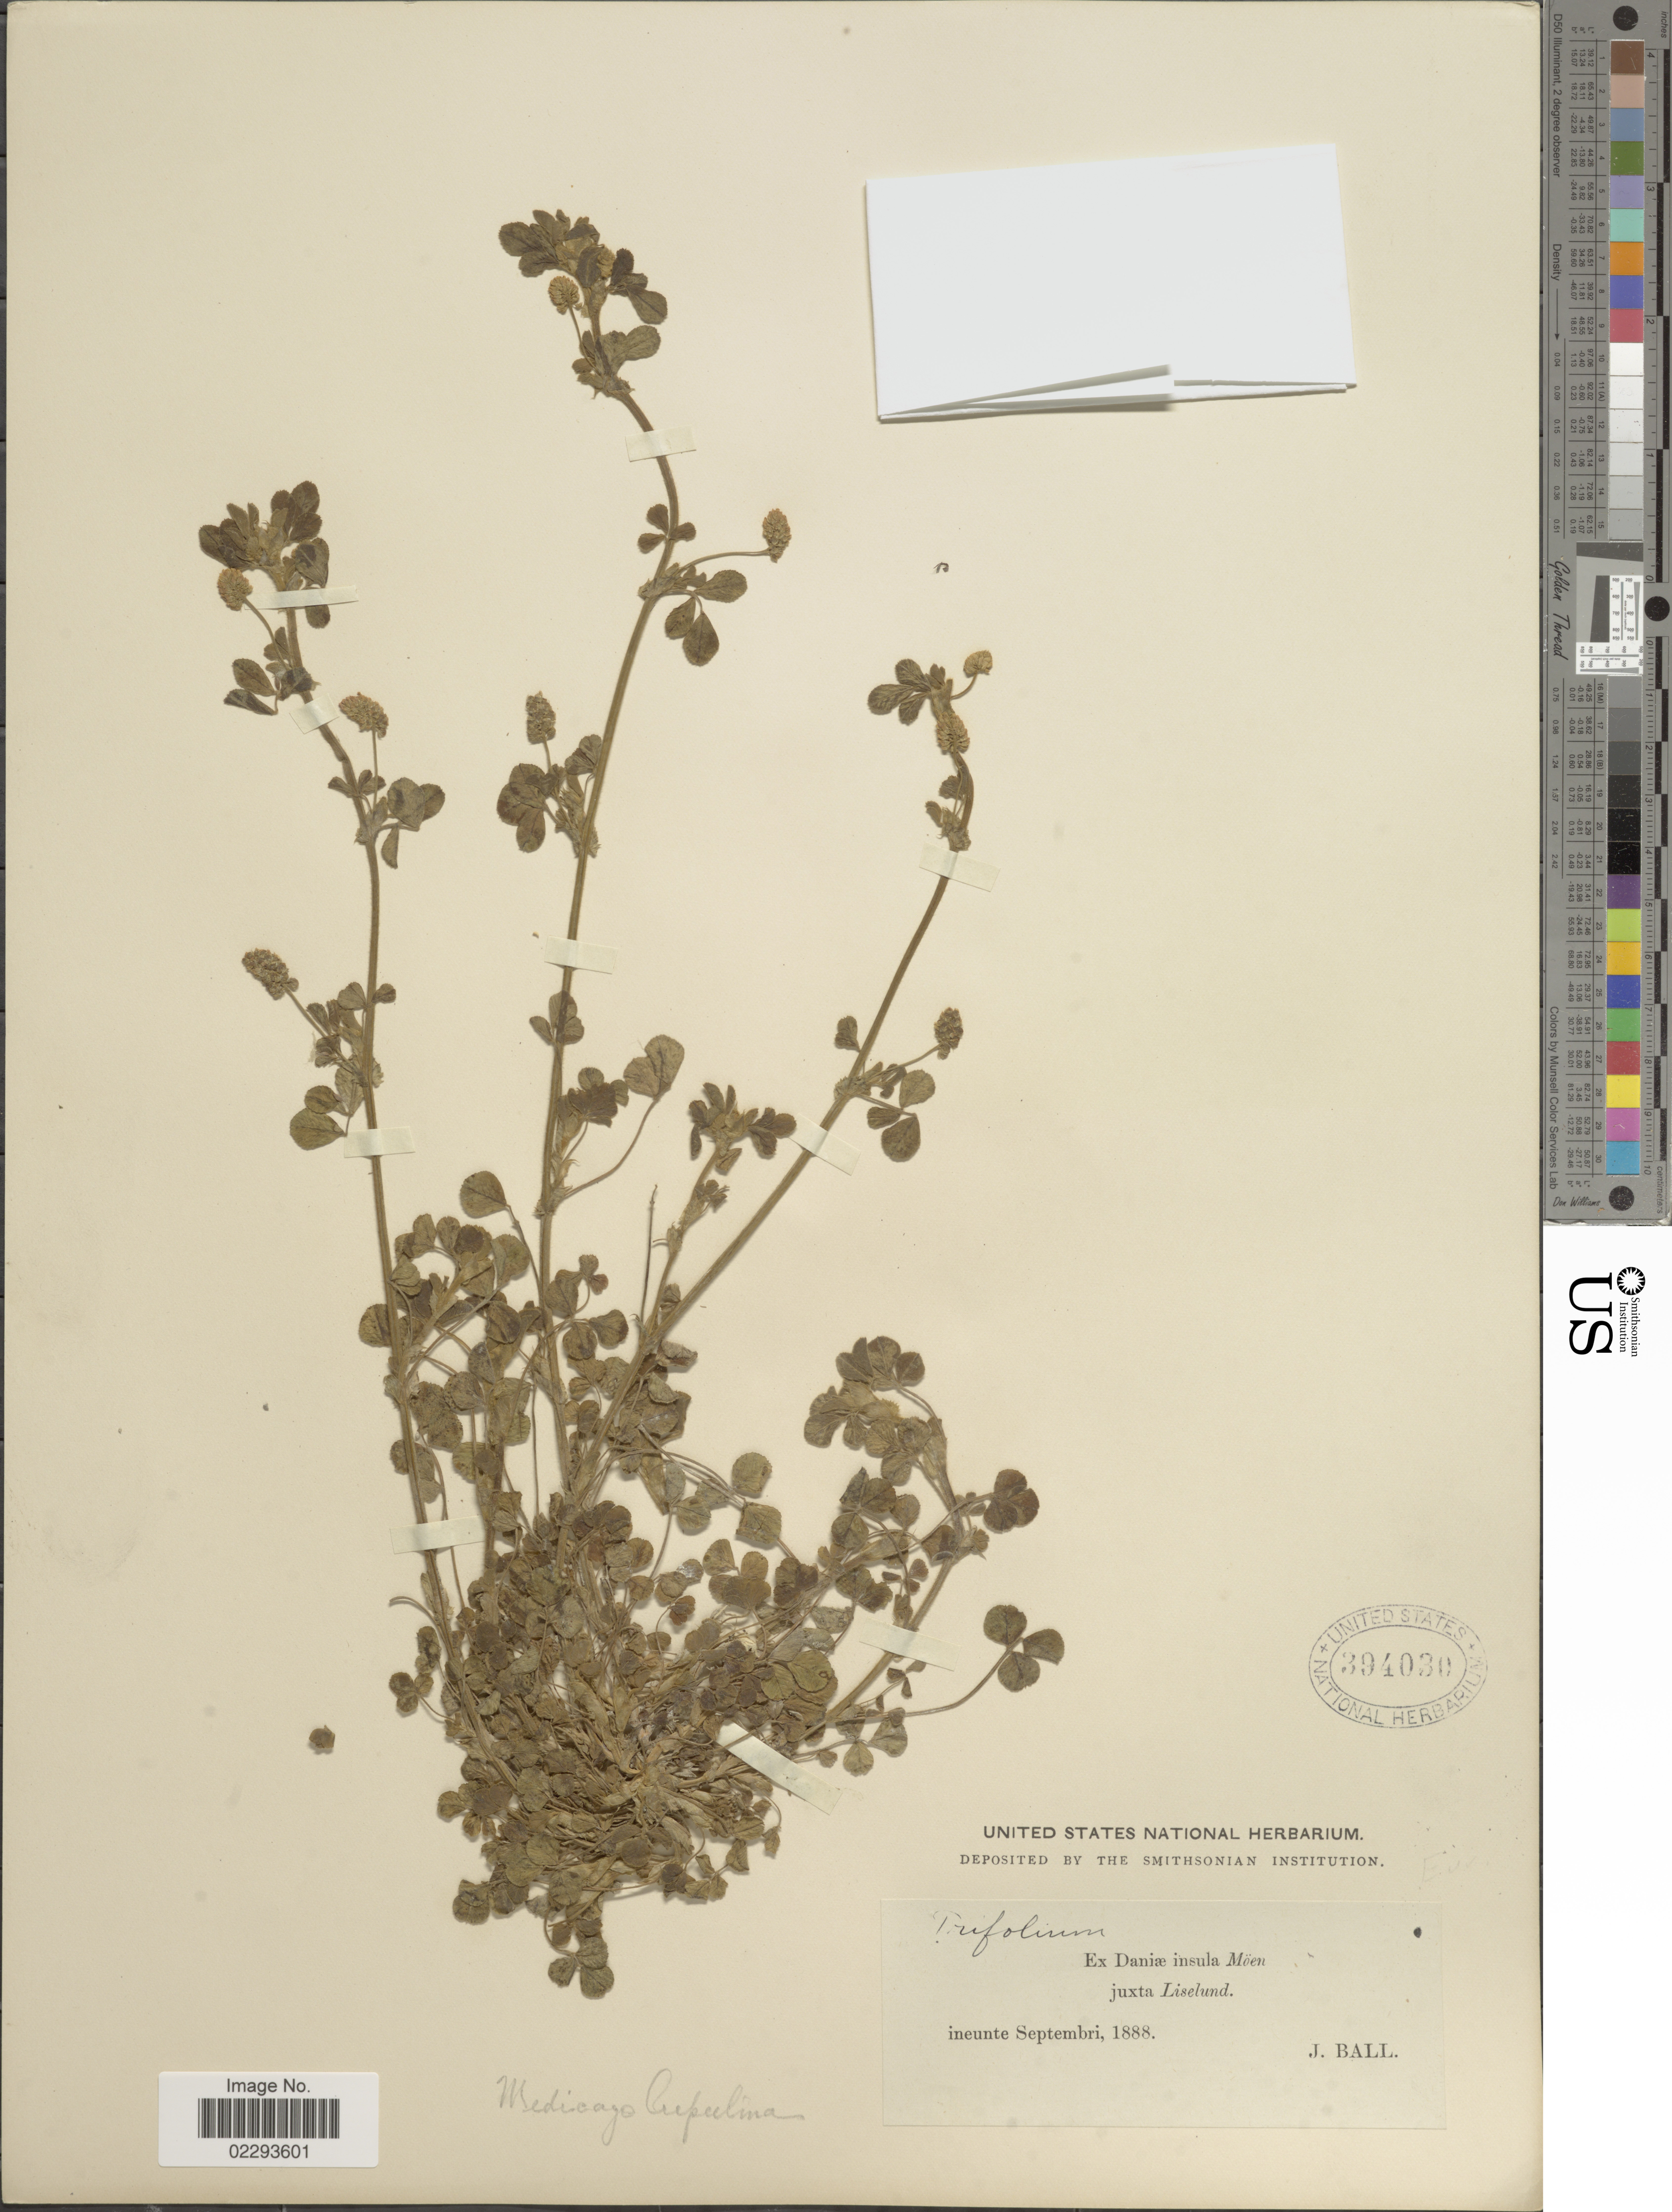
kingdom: Plantae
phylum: Tracheophyta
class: Magnoliopsida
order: Fabales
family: Fabaceae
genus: Medicago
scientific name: Medicago lupulina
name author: L.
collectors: J. Ball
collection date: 1888-09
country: Denmark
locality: Juxta Liselund.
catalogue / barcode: US 394030